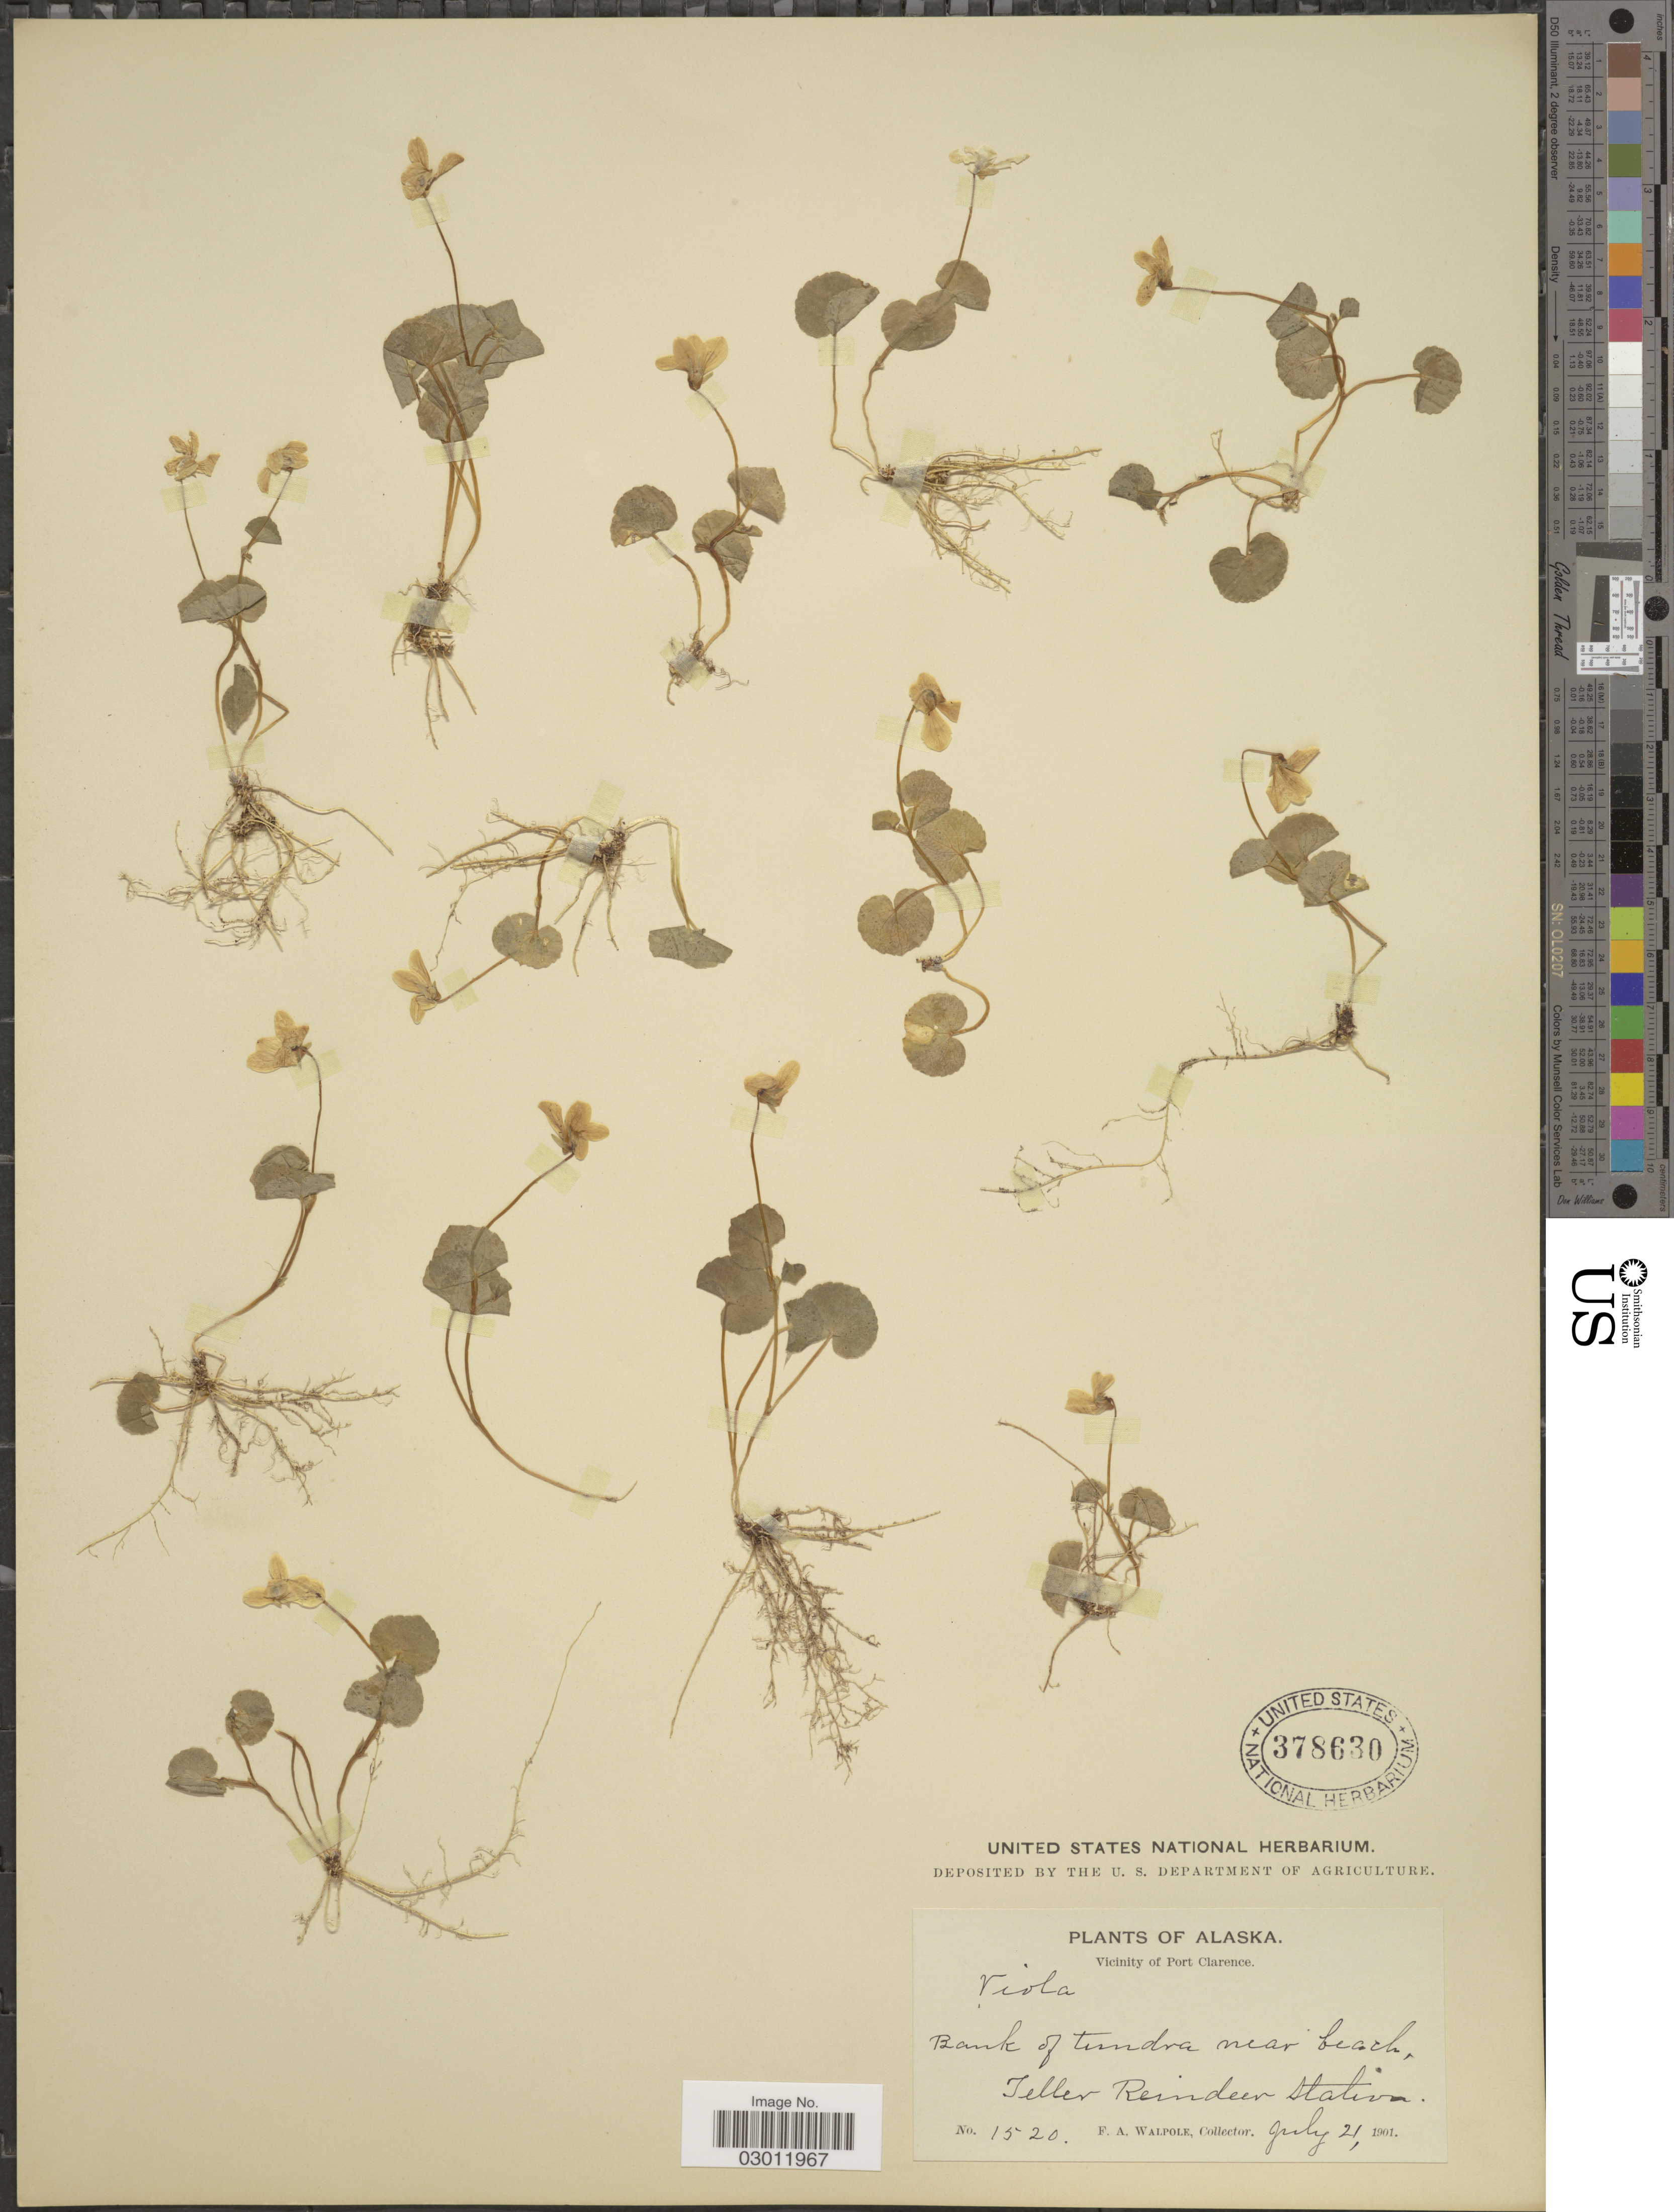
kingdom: Plantae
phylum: Tracheophyta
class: Magnoliopsida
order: Malpighiales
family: Violaceae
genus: Viola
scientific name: Viola biflora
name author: L.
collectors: F. Walpole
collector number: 1520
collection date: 1901-07-21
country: United States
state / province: Alaska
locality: Vicinity of Port Clarence. Bank of tundra near beach, Teller Reindeer Station.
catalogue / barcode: US 378630